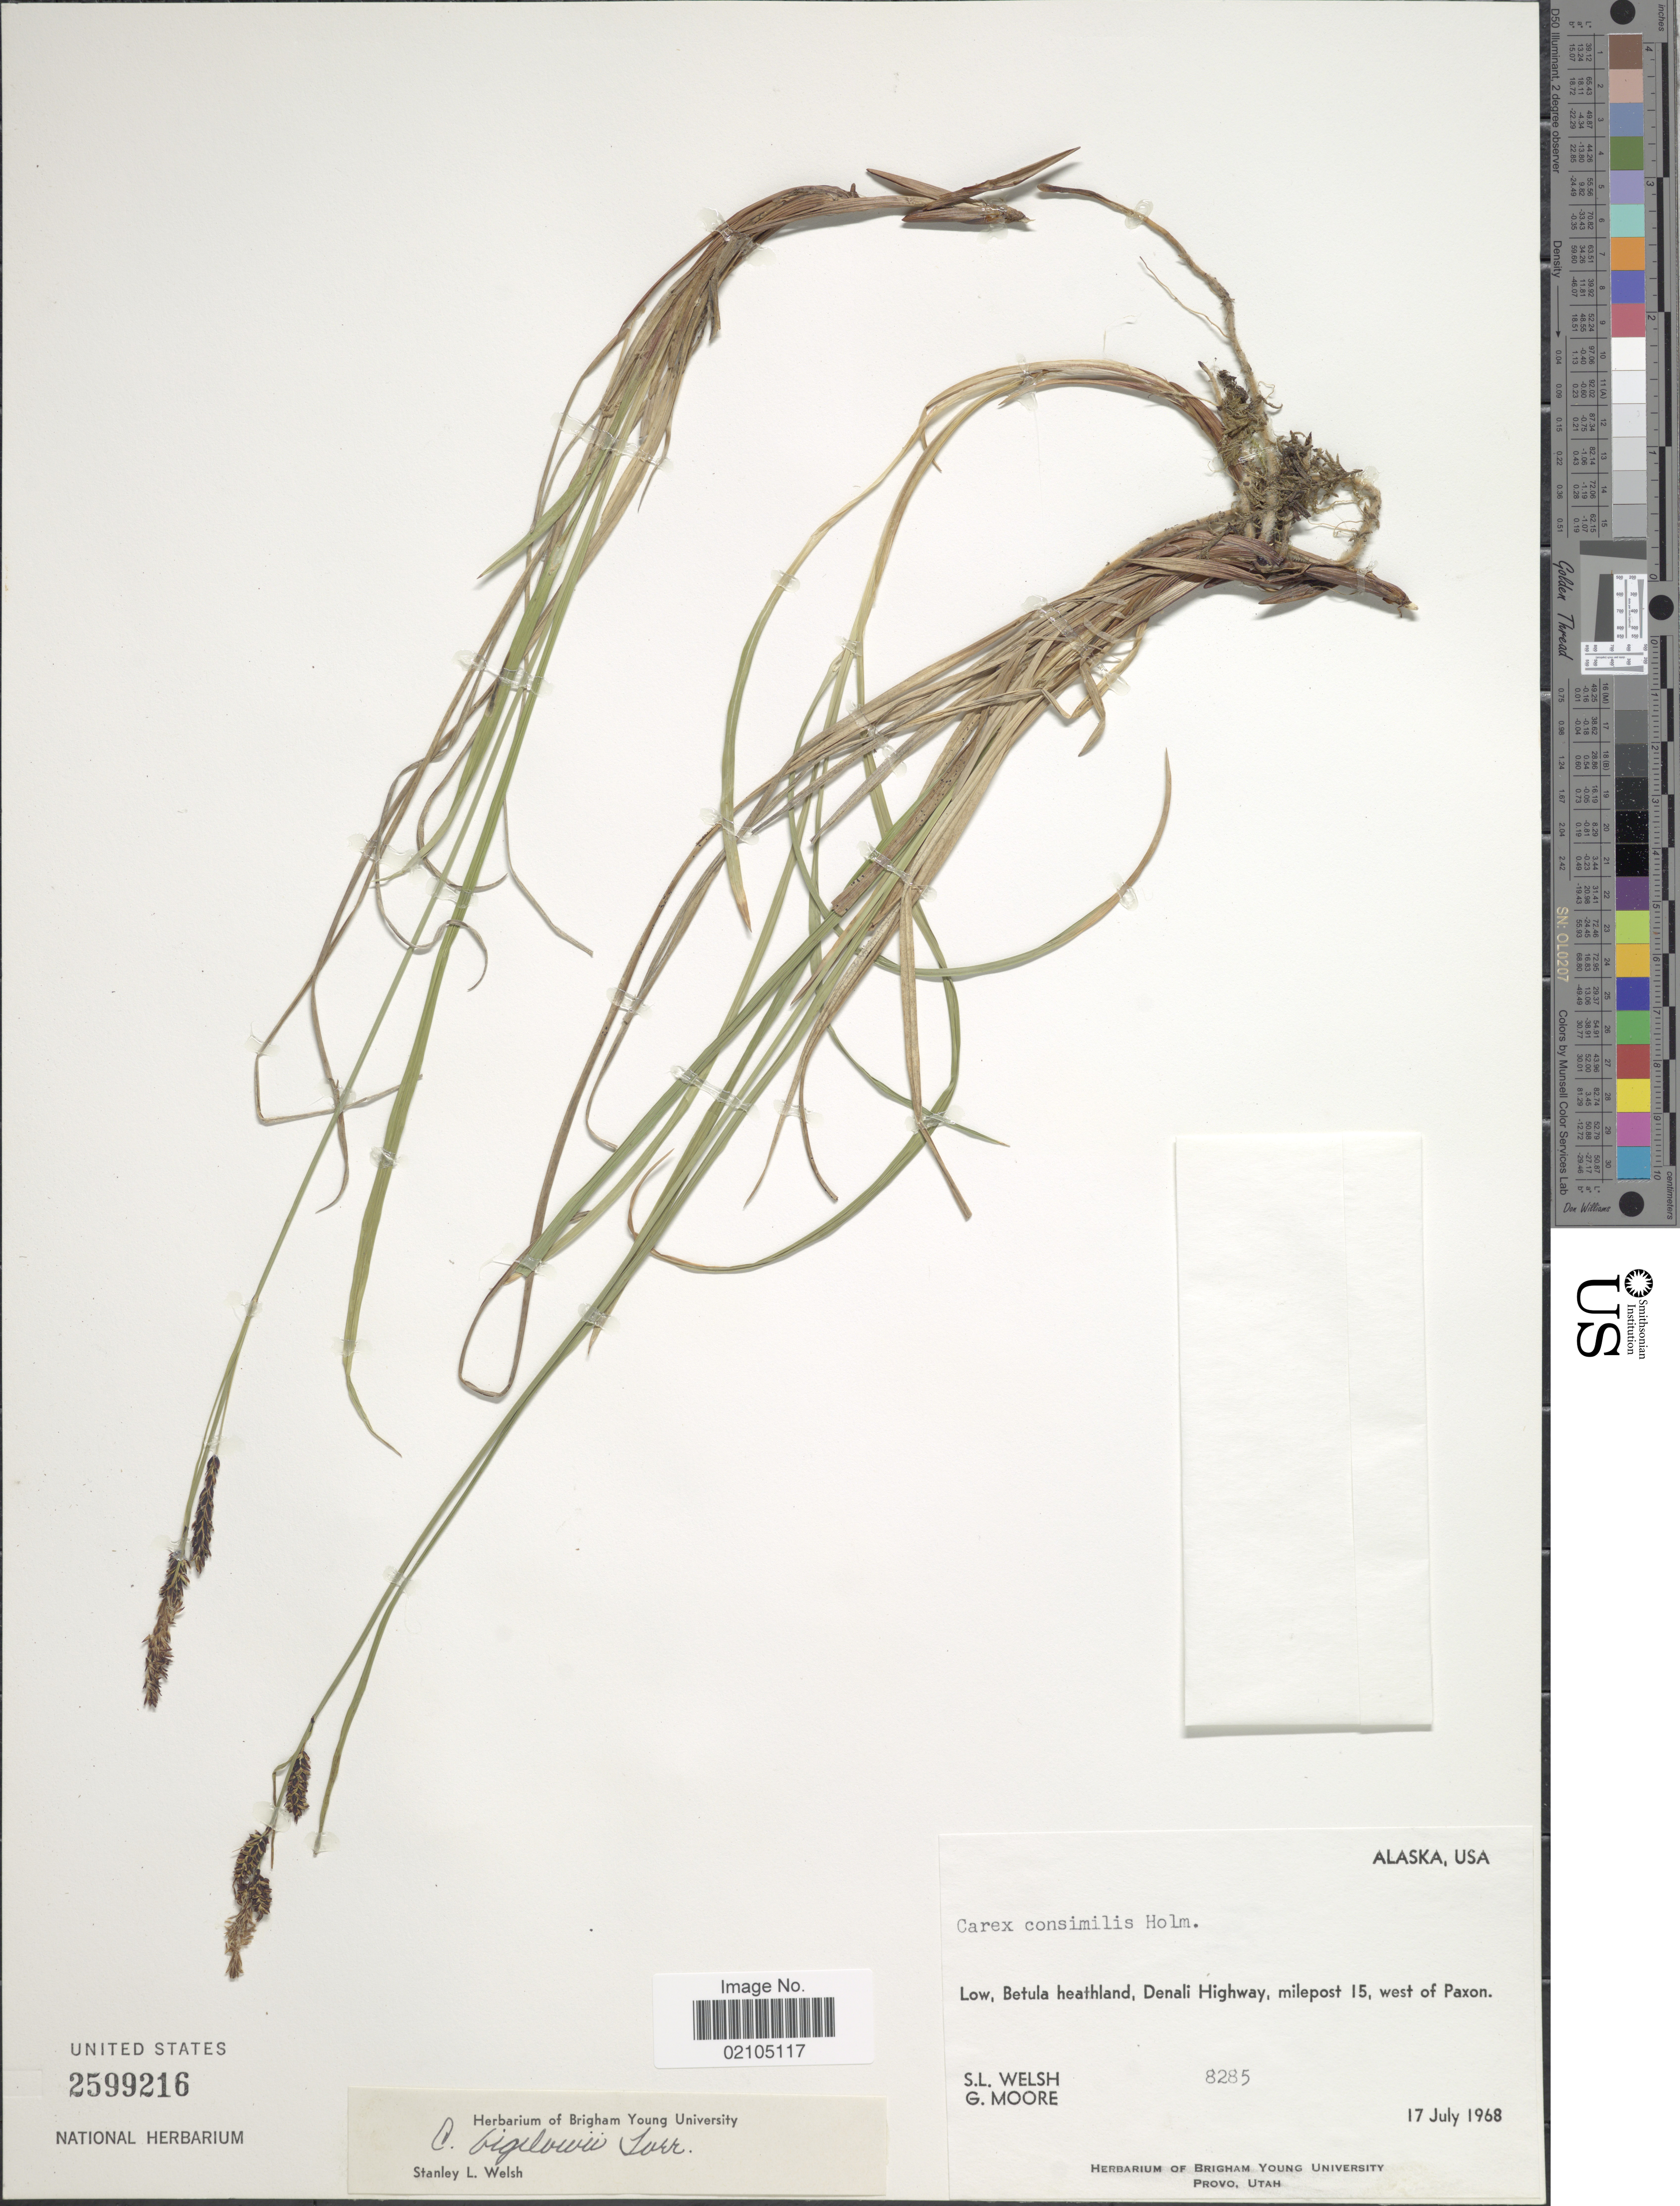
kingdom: Plantae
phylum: Tracheophyta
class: Liliopsida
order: Poales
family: Cyperaceae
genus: Carex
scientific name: Carex bigelowii subsp. lugens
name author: (Holm) T.V. Egorova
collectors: S. Welsh & G. Moore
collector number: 8285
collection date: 1968-07-17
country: United States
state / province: Alaska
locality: Low, Betula heathland, Denali Highway, milepost 15, west of Paxon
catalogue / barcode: US 2599216